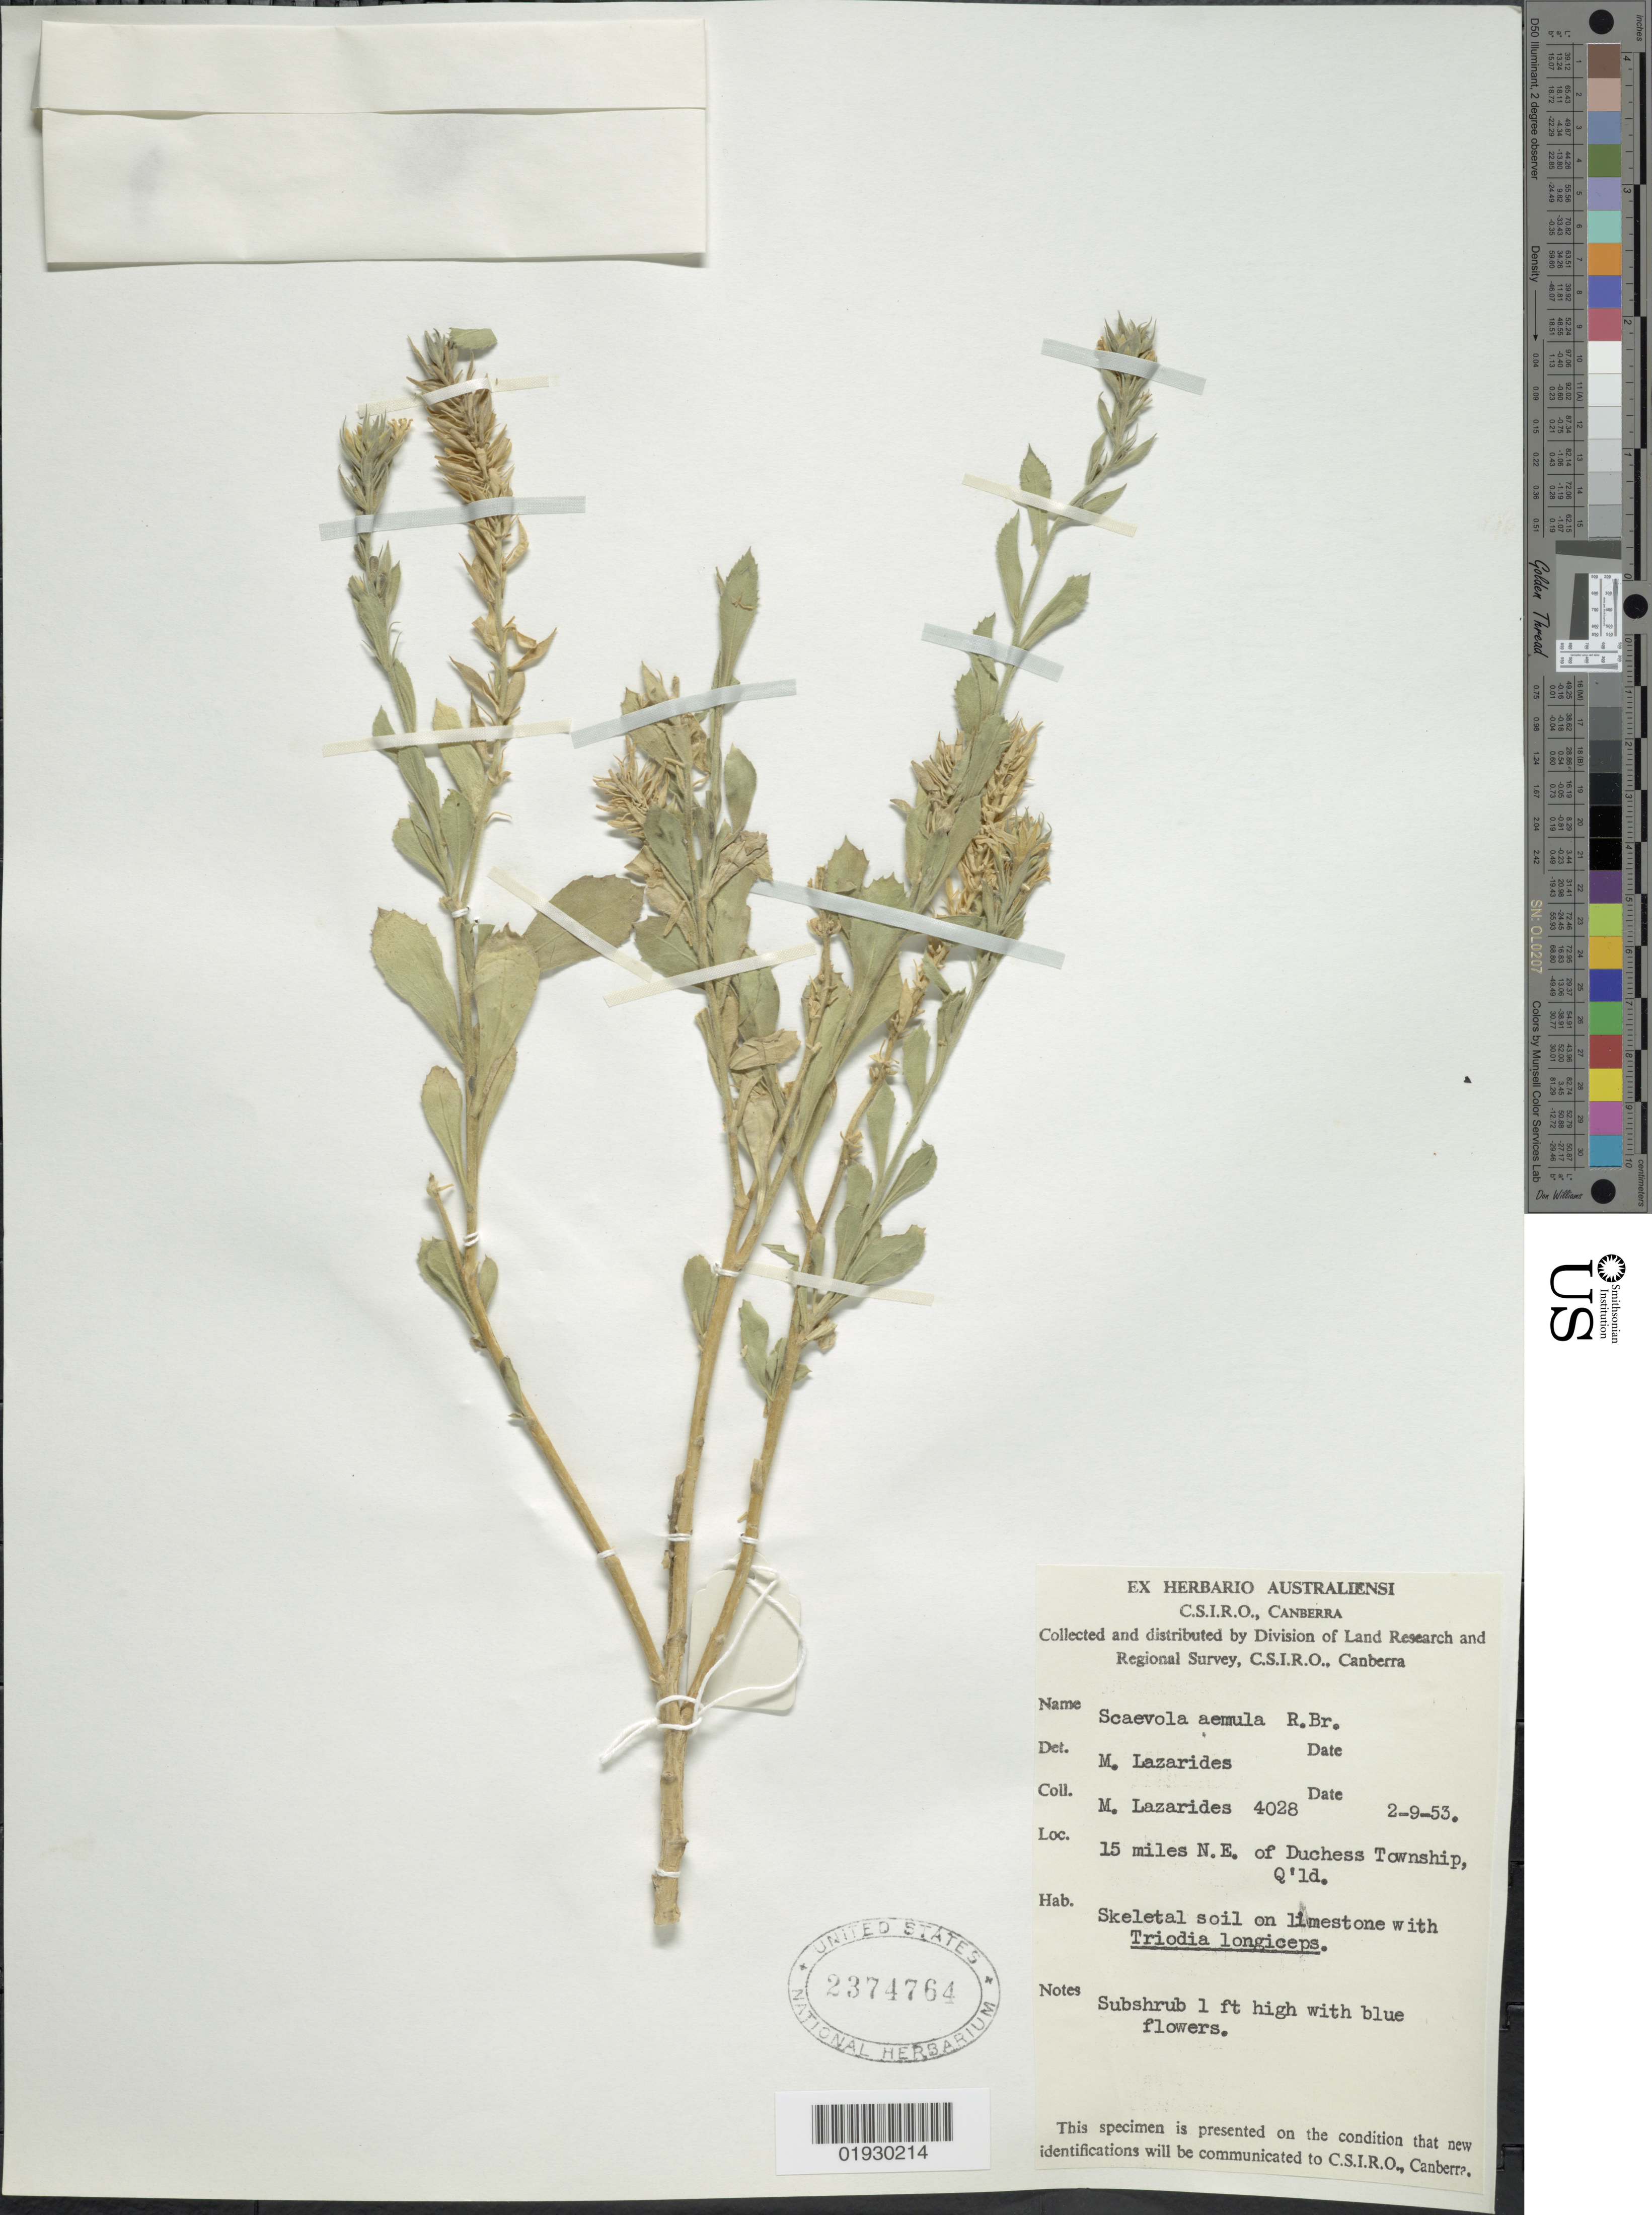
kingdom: Plantae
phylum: Tracheophyta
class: Magnoliopsida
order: Asterales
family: Goodeniaceae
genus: Scaevola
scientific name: Scaevola aemula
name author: R. Br.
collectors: M. Lazarides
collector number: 4028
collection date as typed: Transcribed d/m/y: 2/9/53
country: Australia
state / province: Queensland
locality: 15 miles N.E. of Duchess Township, Q'ld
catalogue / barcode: US 2374764